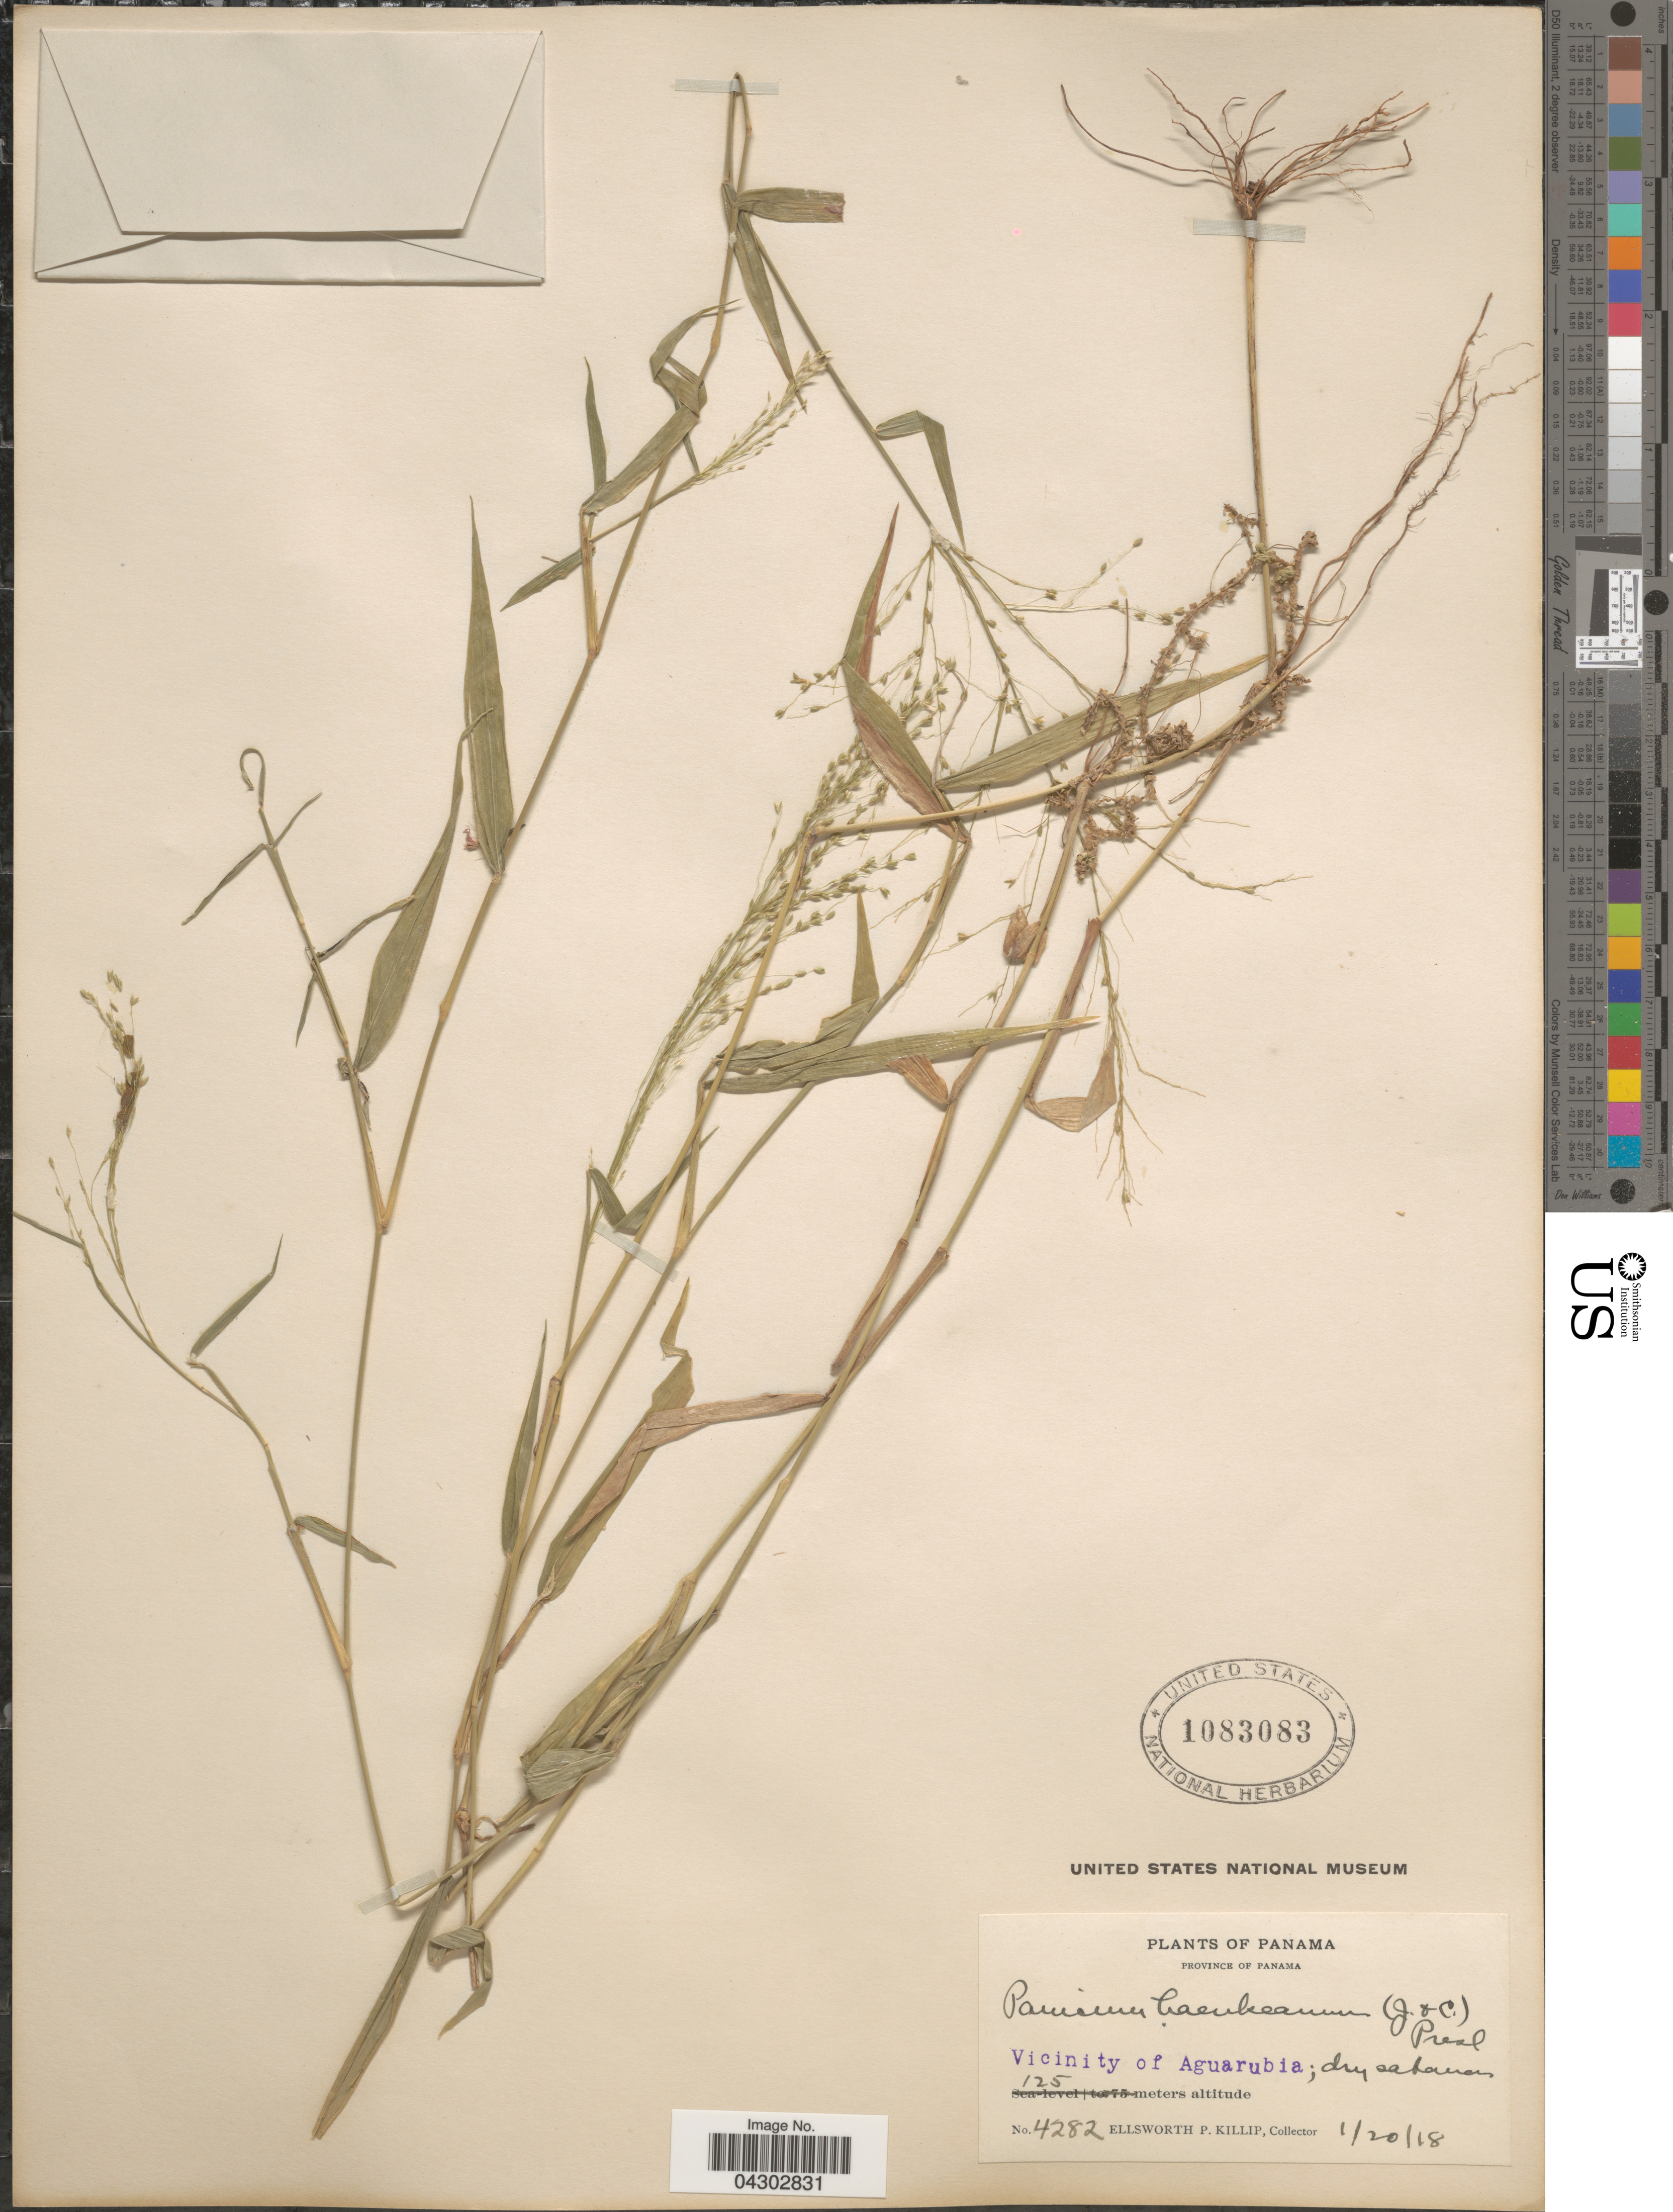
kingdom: Plantae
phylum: Tracheophyta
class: Liliopsida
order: Poales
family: Poaceae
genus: Panicum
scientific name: Panicum haenkeanum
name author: J. Presl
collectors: E. P. Killip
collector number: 4282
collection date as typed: Transcribed d/m/y: 20/1/18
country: Panama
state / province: Panamá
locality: Vicinity of Aguarubia.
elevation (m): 125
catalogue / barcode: US 1083083